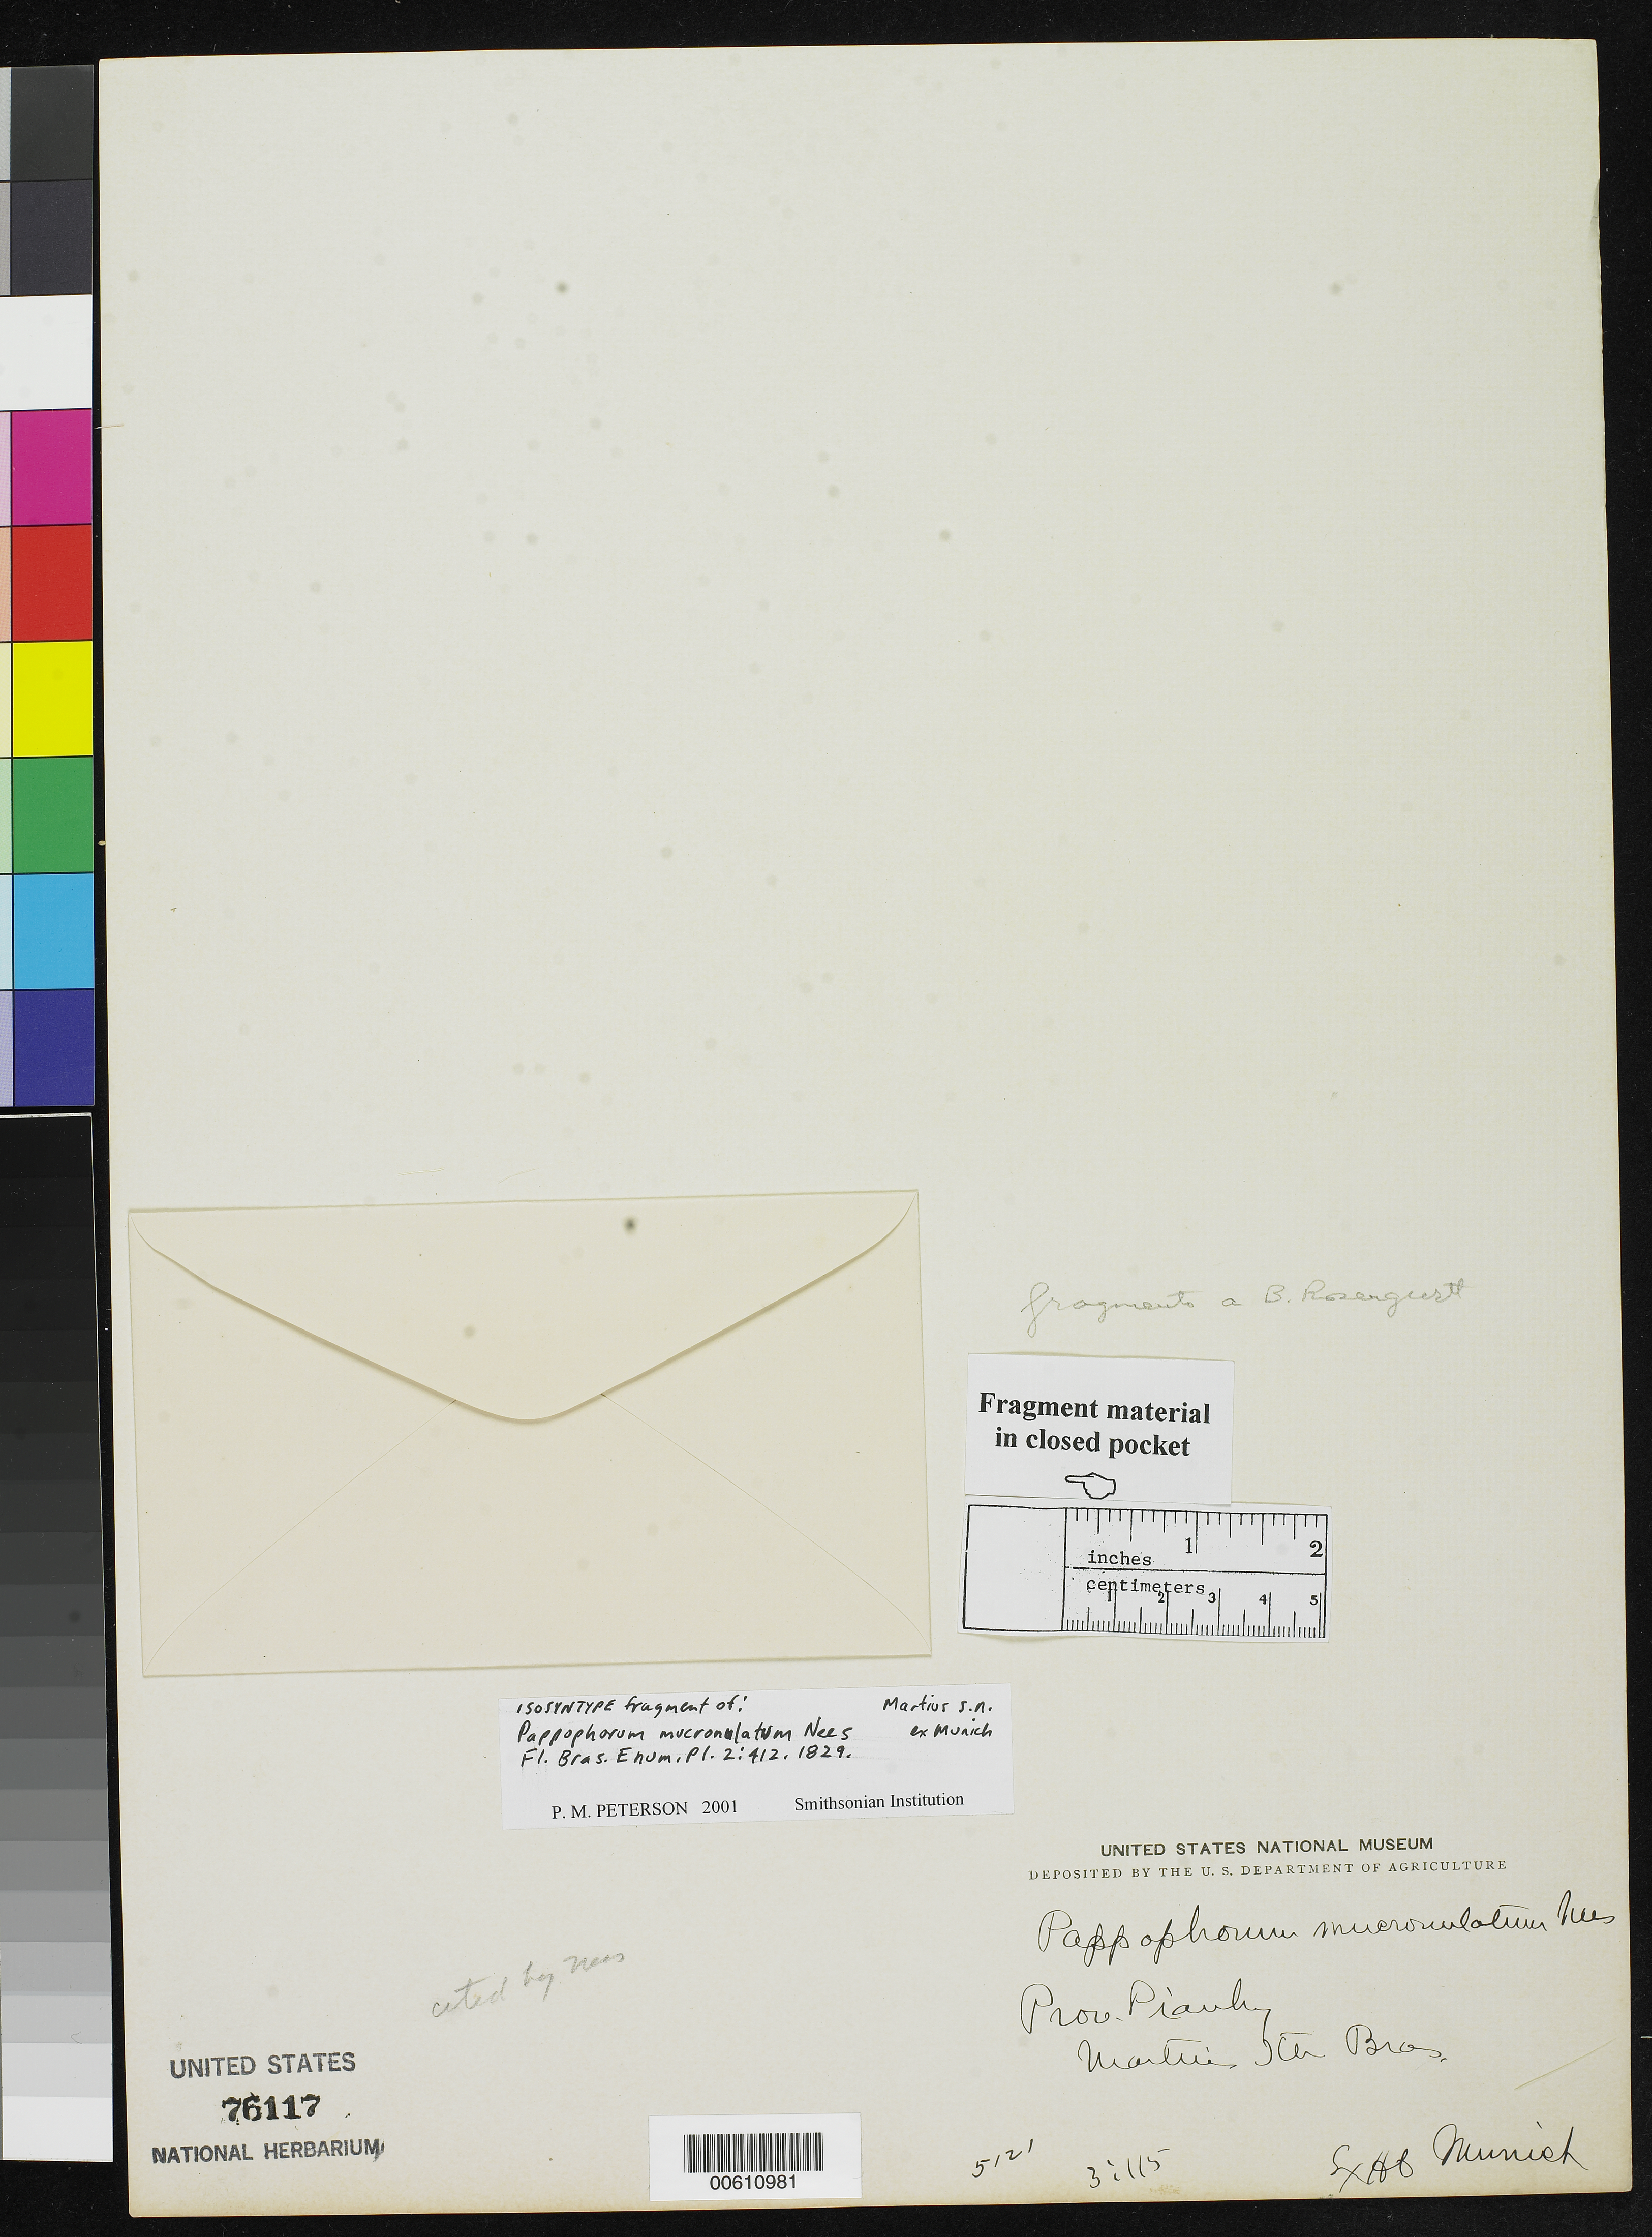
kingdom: Plantae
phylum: Tracheophyta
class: Liliopsida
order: Poales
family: Poaceae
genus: Pappophorum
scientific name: Pappophorum mucronulatum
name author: Nees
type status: Type Fragment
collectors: C. F. Martius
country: Brazil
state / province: Piauí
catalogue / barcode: US 76117